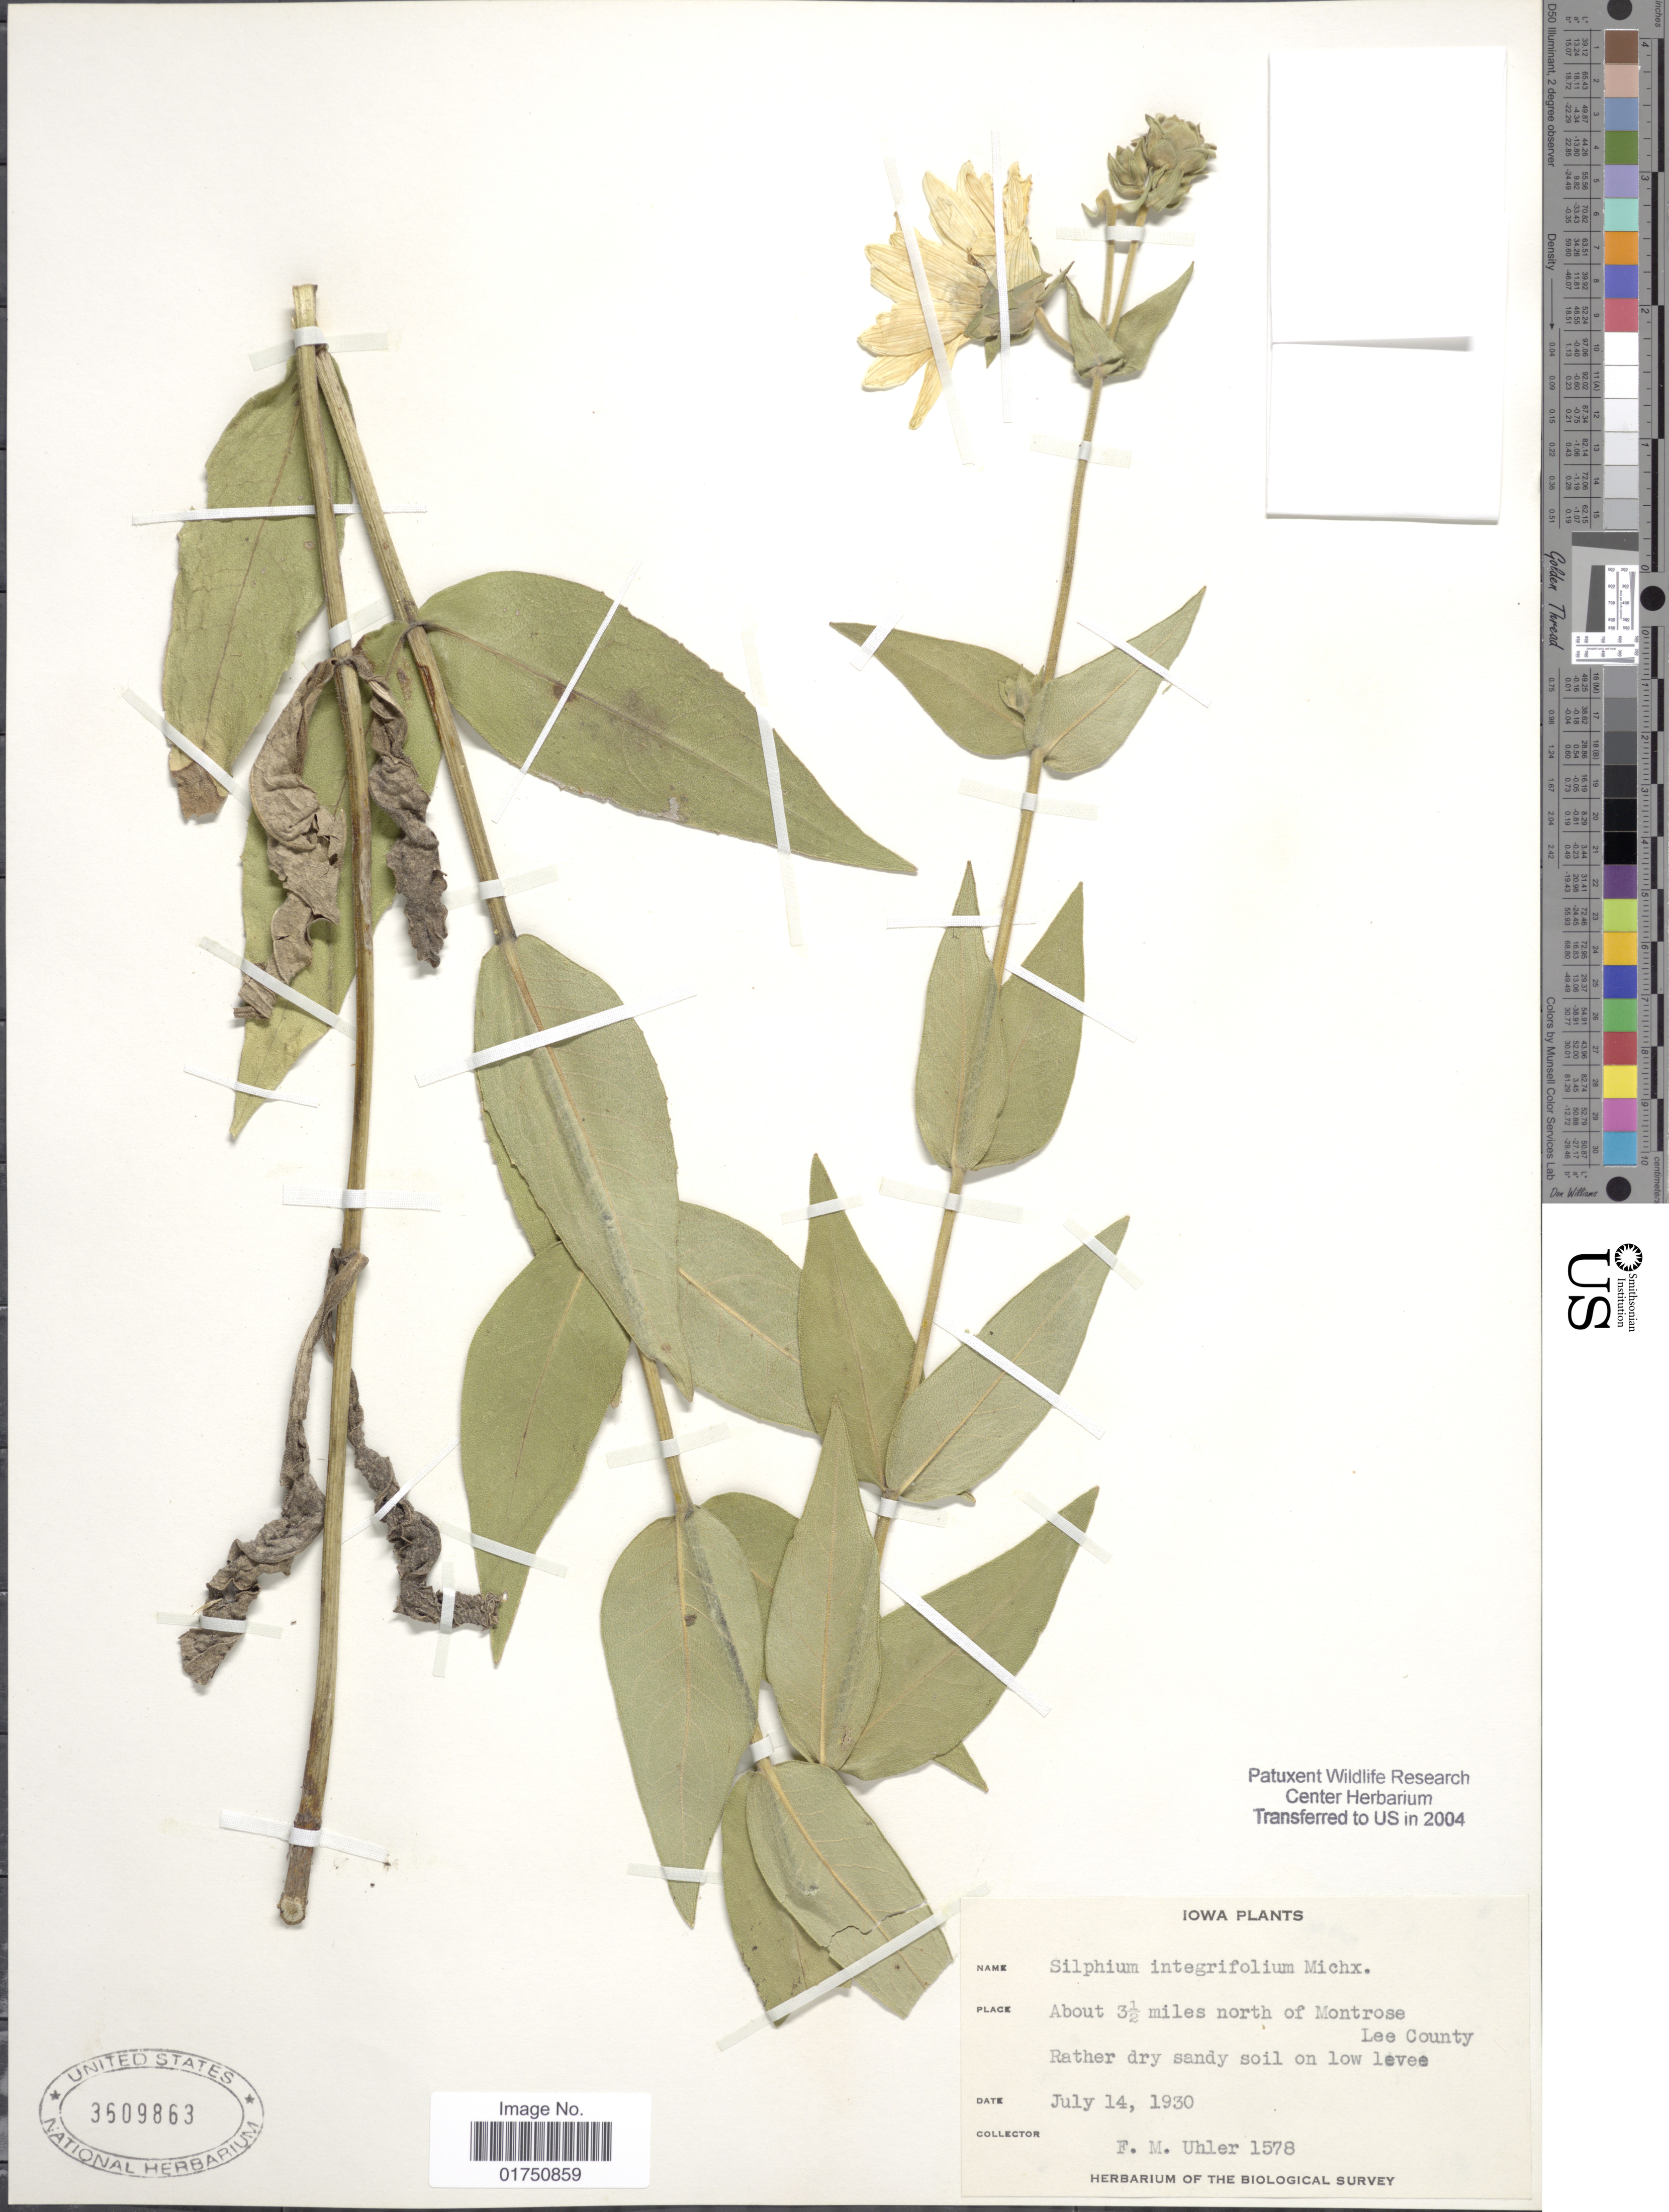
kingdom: Plantae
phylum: Tracheophyta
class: Magnoliopsida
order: Asterales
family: Asteraceae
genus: Silphium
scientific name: Silphium integrifolium var. deamii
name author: L.M. Perry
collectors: F. M. Uhler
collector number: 1578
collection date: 1930-07-14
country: United States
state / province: Iowa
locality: About 3½ miles north of Montrose, Lee County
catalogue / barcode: US 3609863